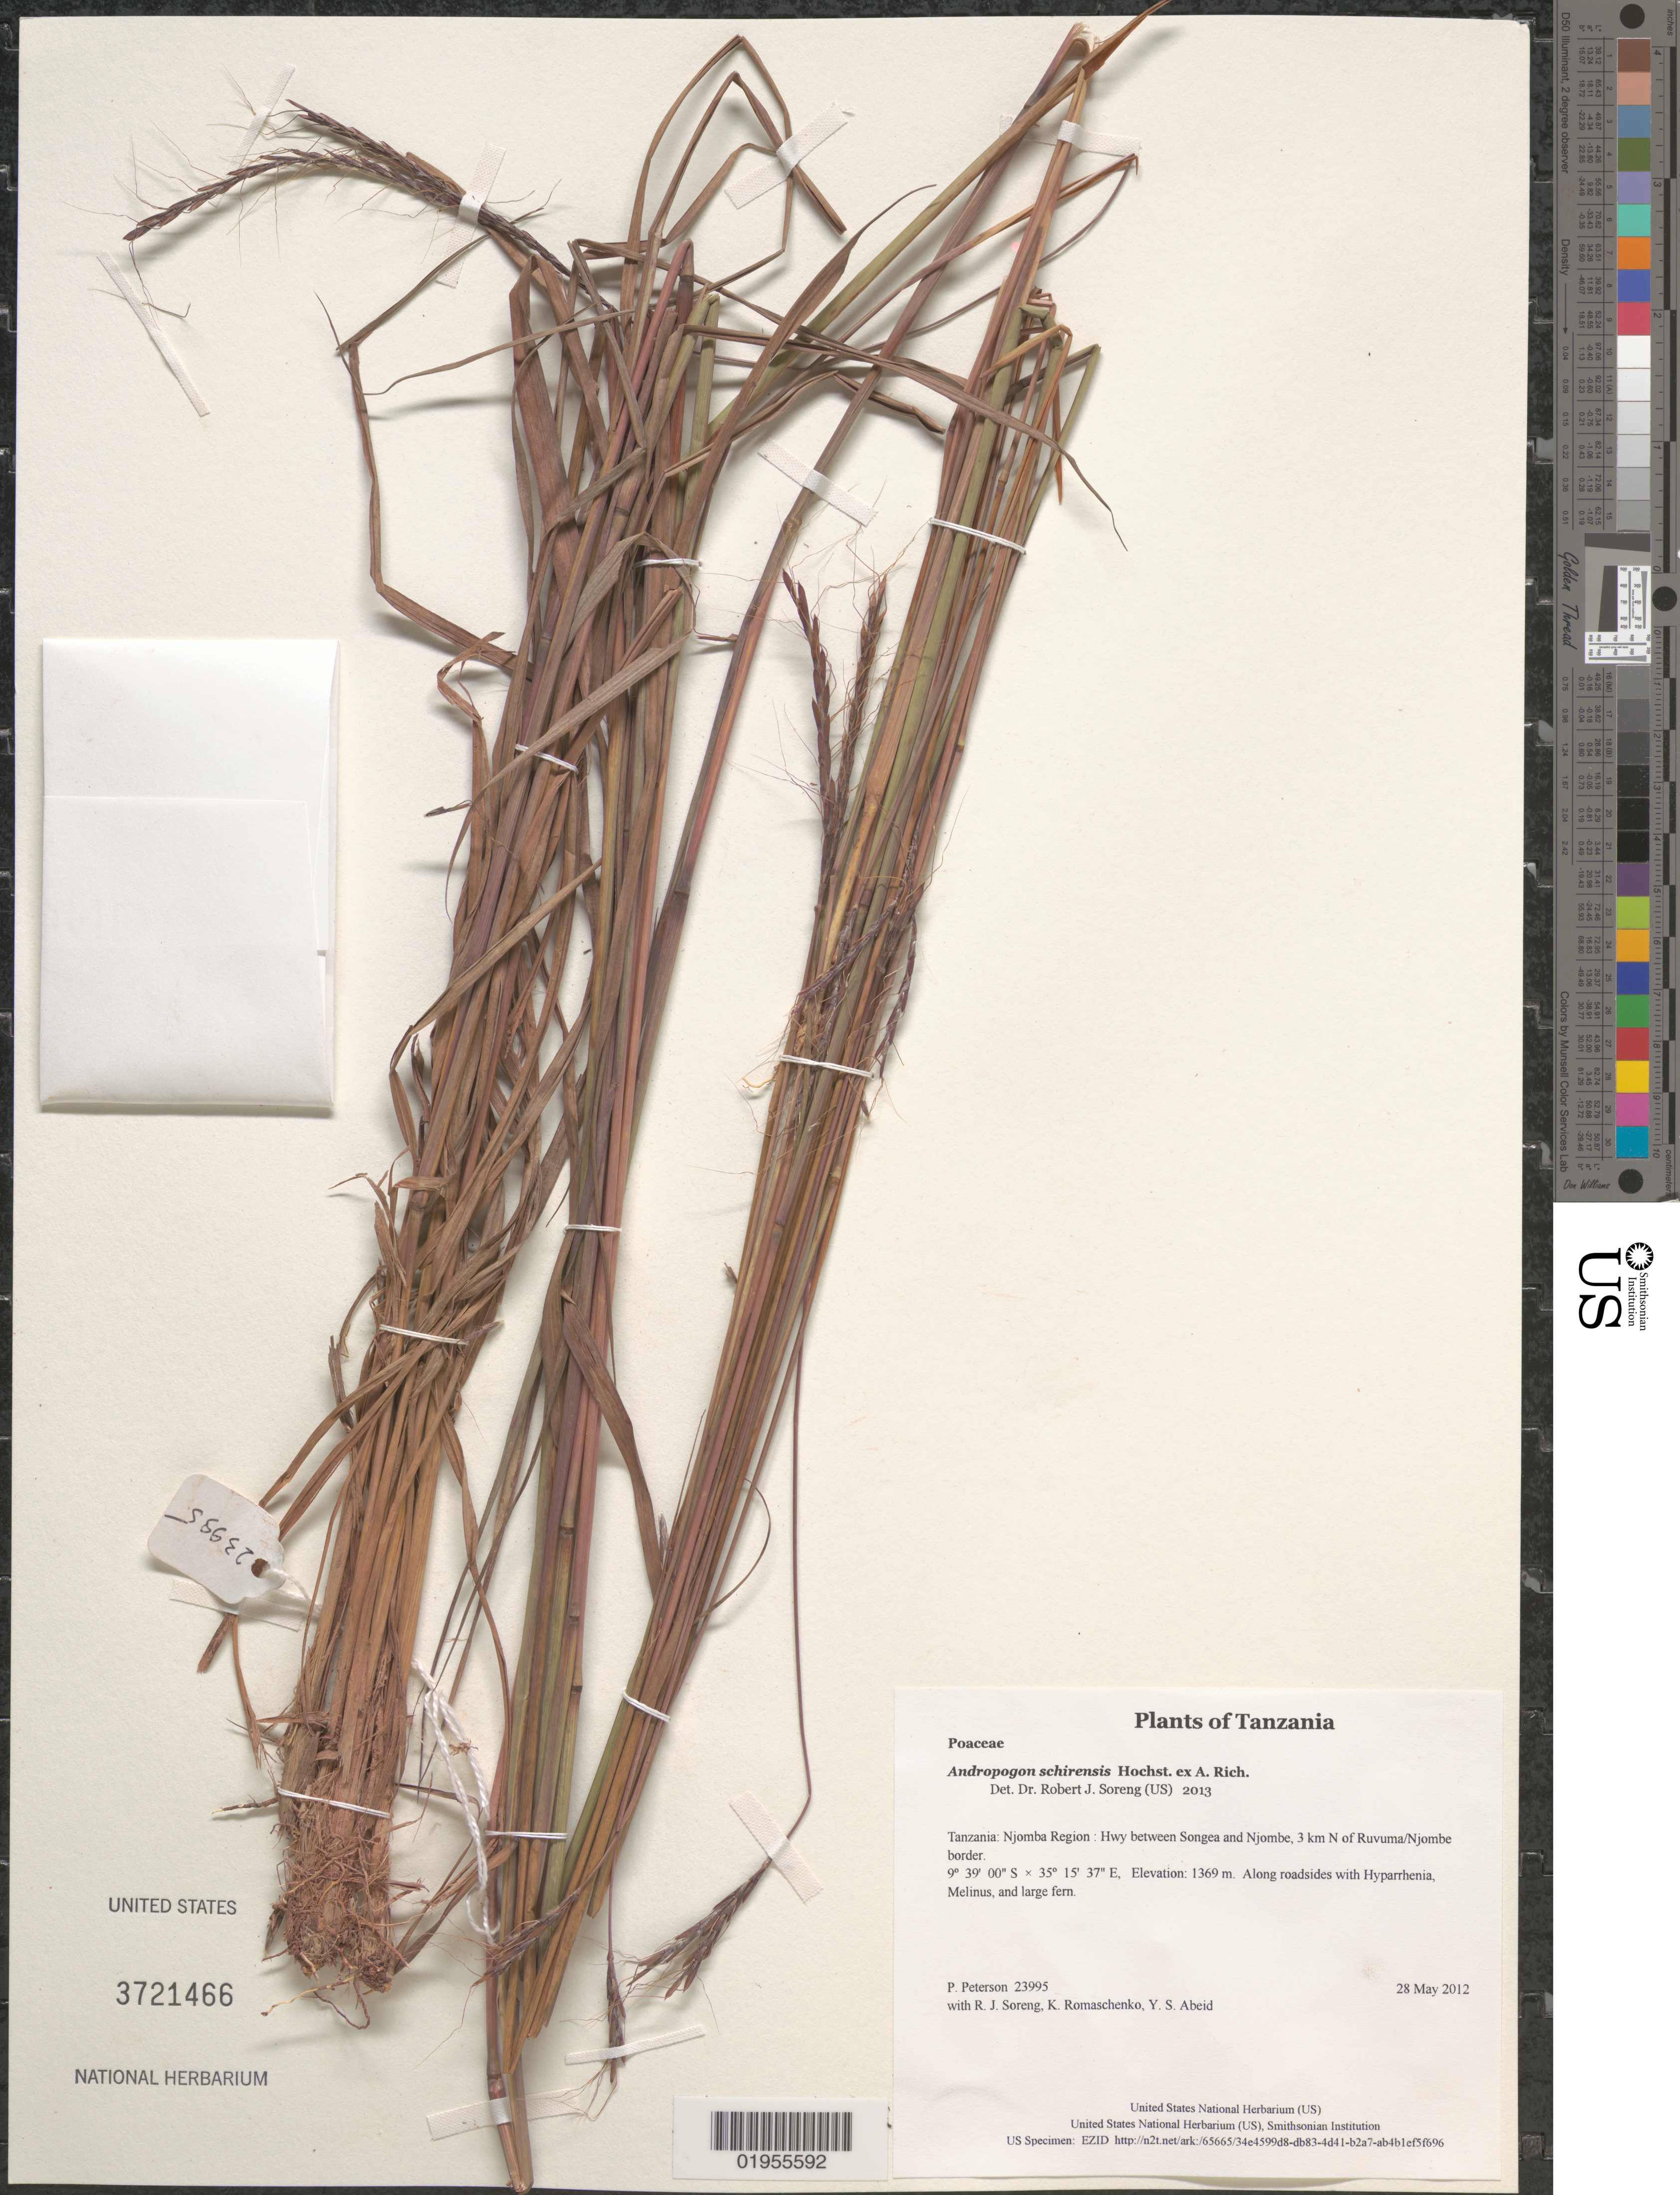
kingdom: Plantae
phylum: Tracheophyta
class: Liliopsida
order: Poales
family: Poaceae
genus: Andropogon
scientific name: Andropogon schirensis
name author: Hochst. ex A. Rich.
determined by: Soreng, Robert J., Research Associate (BOT), Smithsonian Institution - National Museum of Natural History (UNITED STATES)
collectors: P. M. Peterson, R. J. Soreng, K. Romaschenko & Y. Abeid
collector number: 23995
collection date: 2012-05-28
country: Tanzania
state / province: Njombe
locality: Hwy between Songea and Njombe, 3 km N of Ruvuma/Njombe border.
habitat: Along roadsides with Hyparrhenia, Melinus, and large fern.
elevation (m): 1369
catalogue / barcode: US 3721466